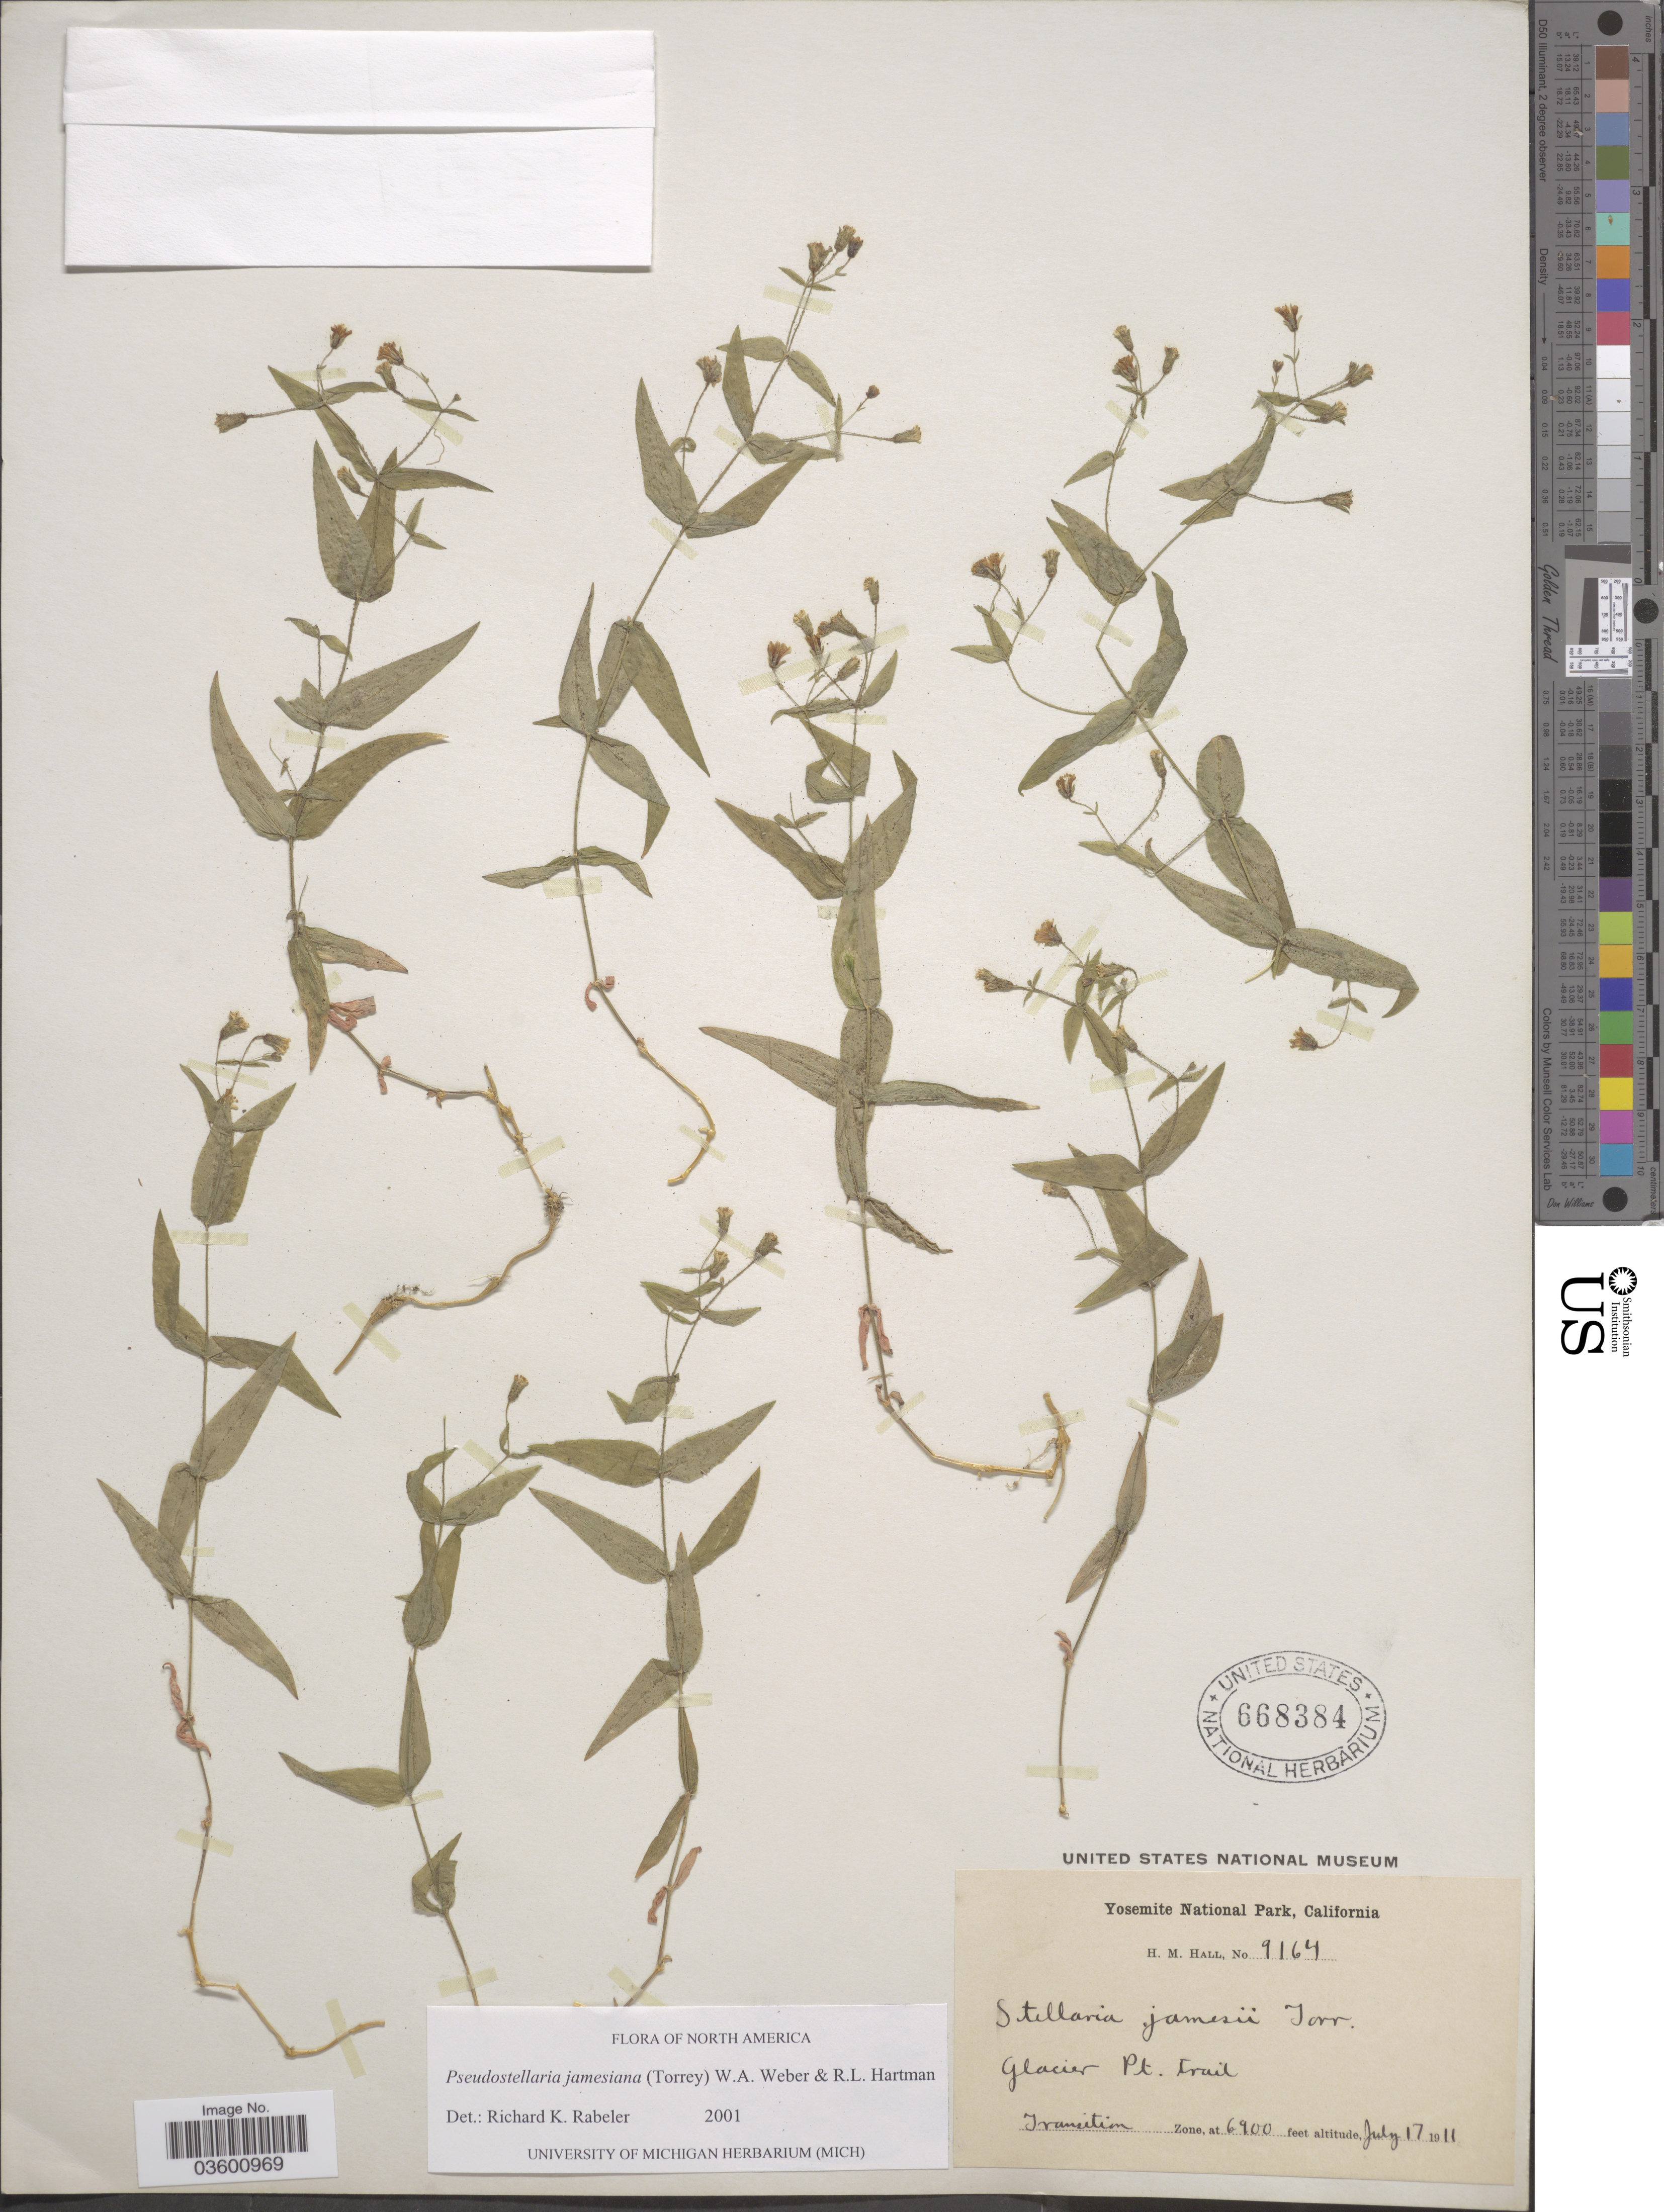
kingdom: Plantae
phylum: Tracheophyta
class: Magnoliopsida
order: Caryophyllales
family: Caryophyllaceae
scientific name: Torreyostellaria jamesiana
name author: (Torr.) Gang Yao et al.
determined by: Strong, M. T., (US), Smithsonian Institution - National Museum of Natural History (UNITED STATES)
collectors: H. M. Hall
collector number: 9164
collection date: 1911-07-17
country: United States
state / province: California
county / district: Mariposa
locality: Yosemite National Park. Glacier Pt. trail. Transition Zone.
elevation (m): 2103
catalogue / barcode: US 668384